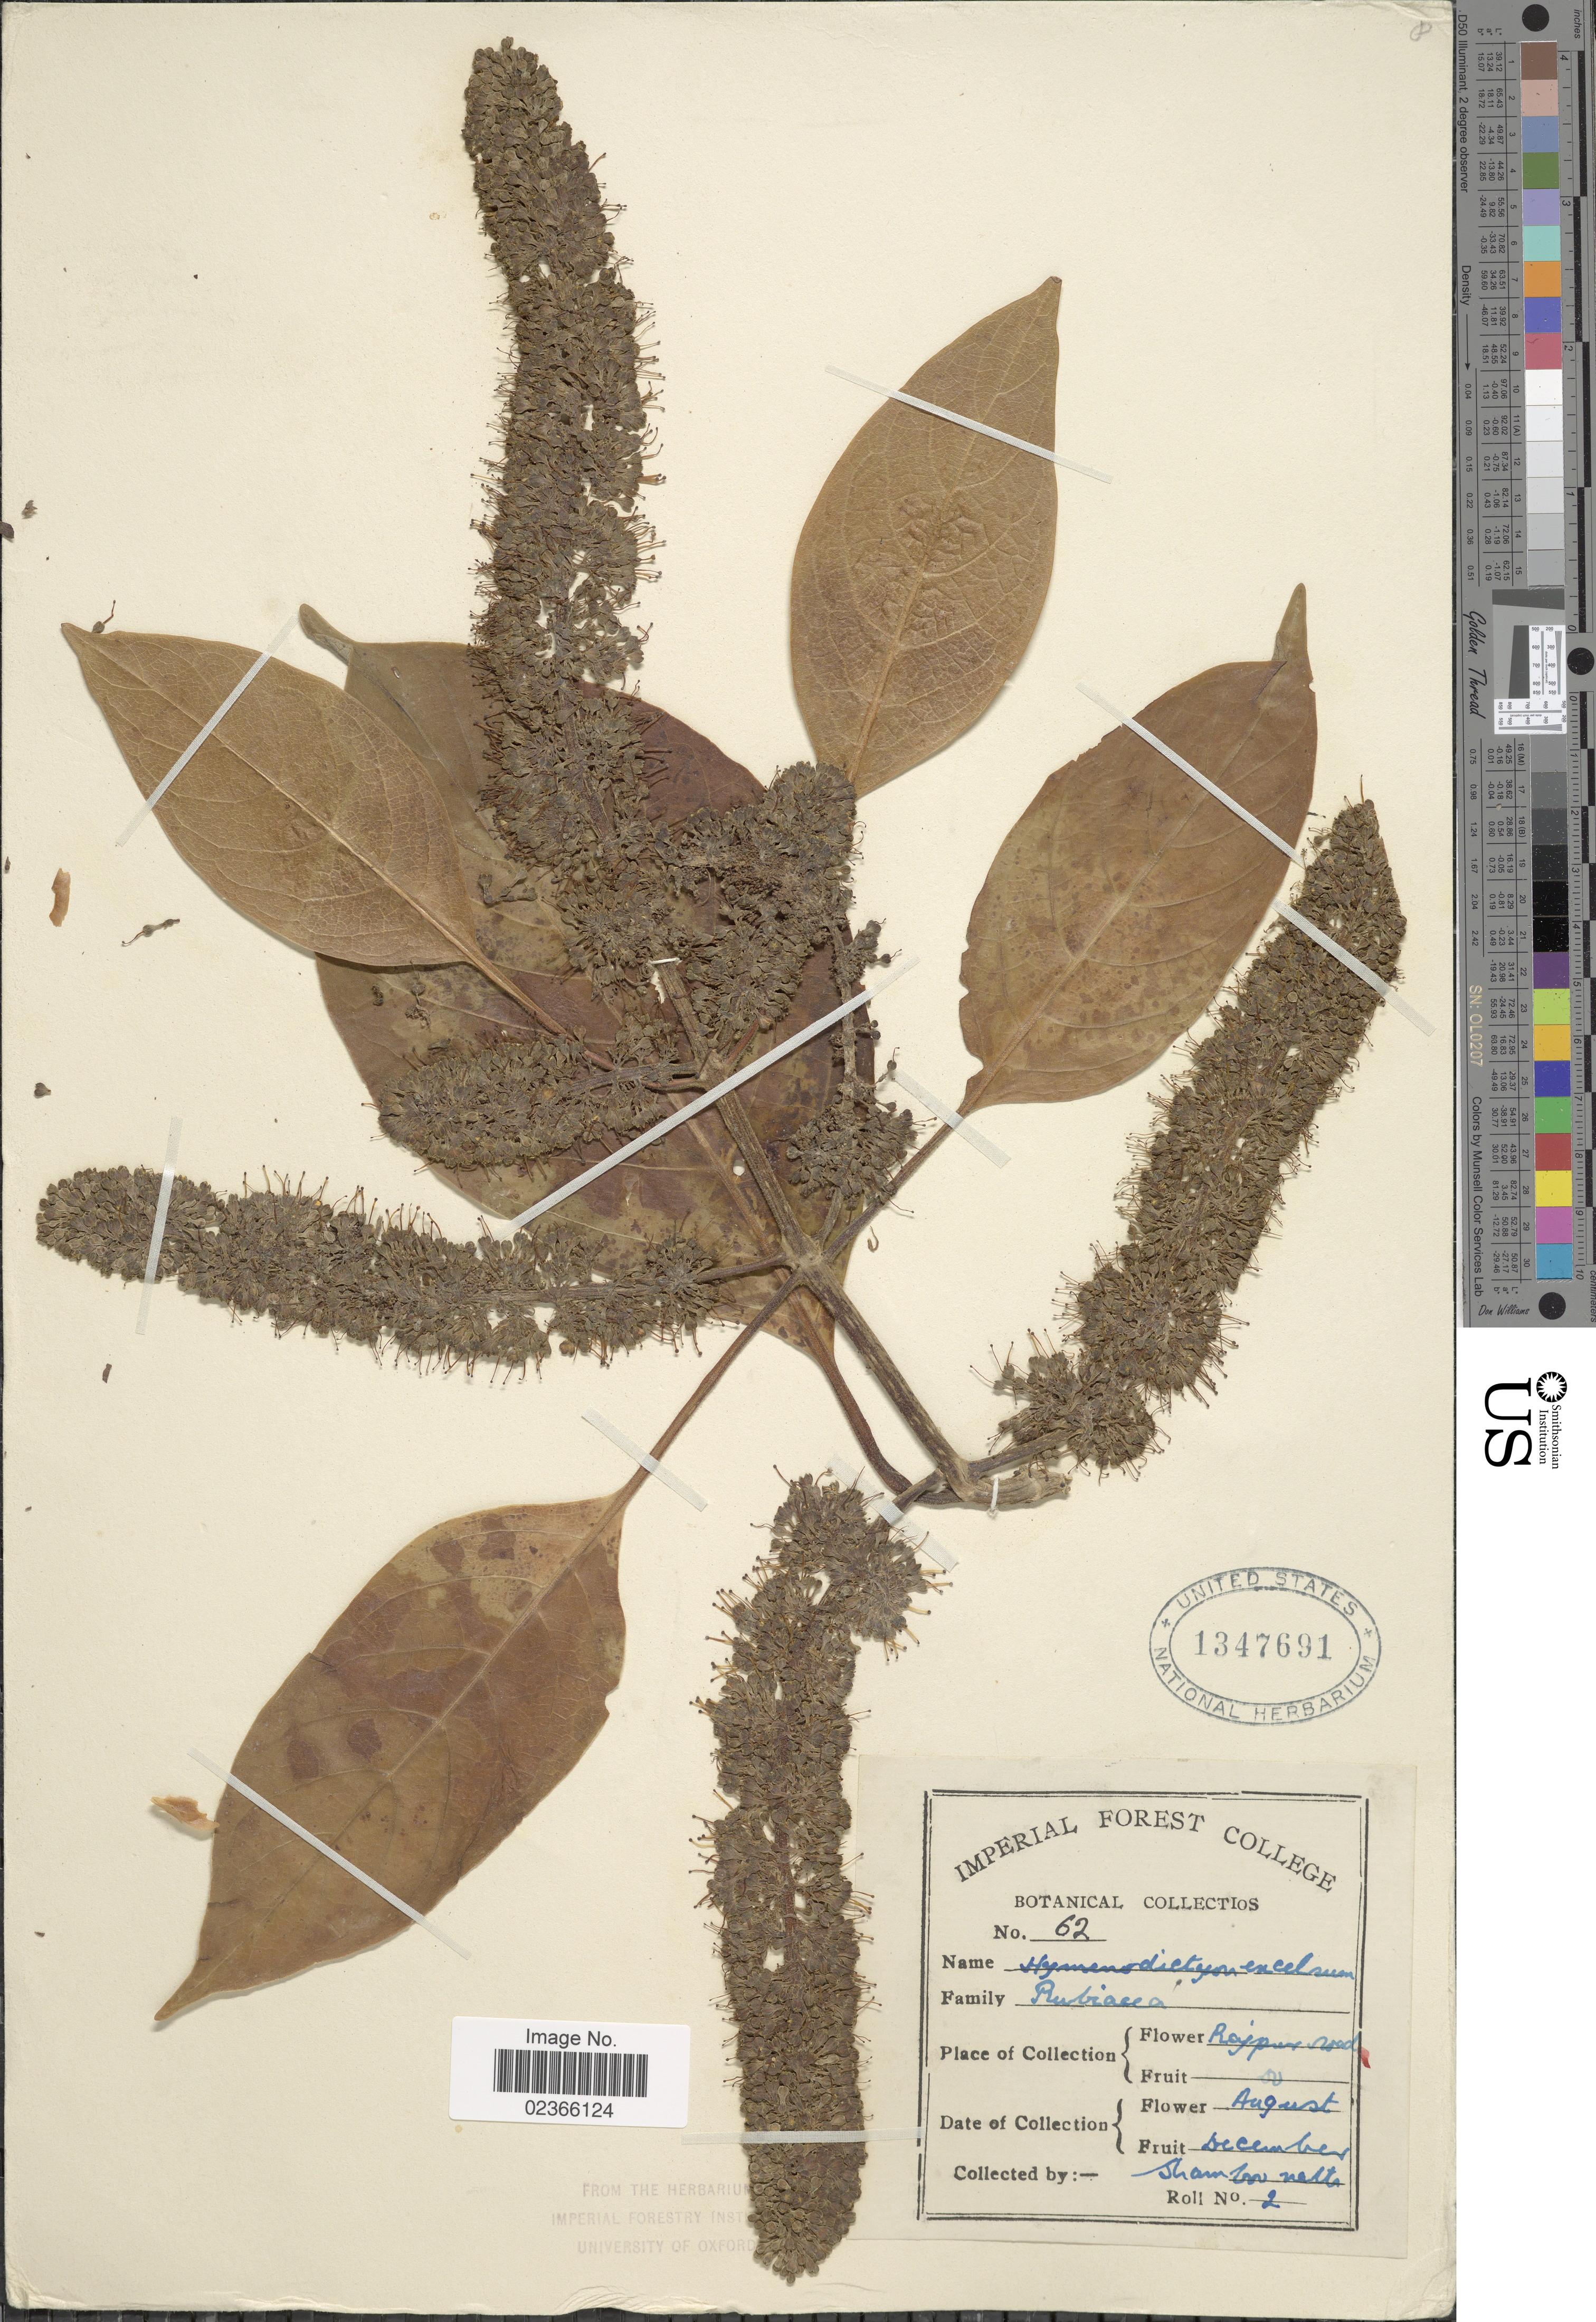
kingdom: Plantae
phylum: Tracheophyta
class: Magnoliopsida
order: Gentianales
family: Rubiaceae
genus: Hymenodictyon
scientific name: Hymenodictyon excelsum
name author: (Roxb.) Wall.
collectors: Shamboo nalta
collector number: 2/62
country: India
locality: Rajpur road, Imperial Forest College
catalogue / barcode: US 1347691